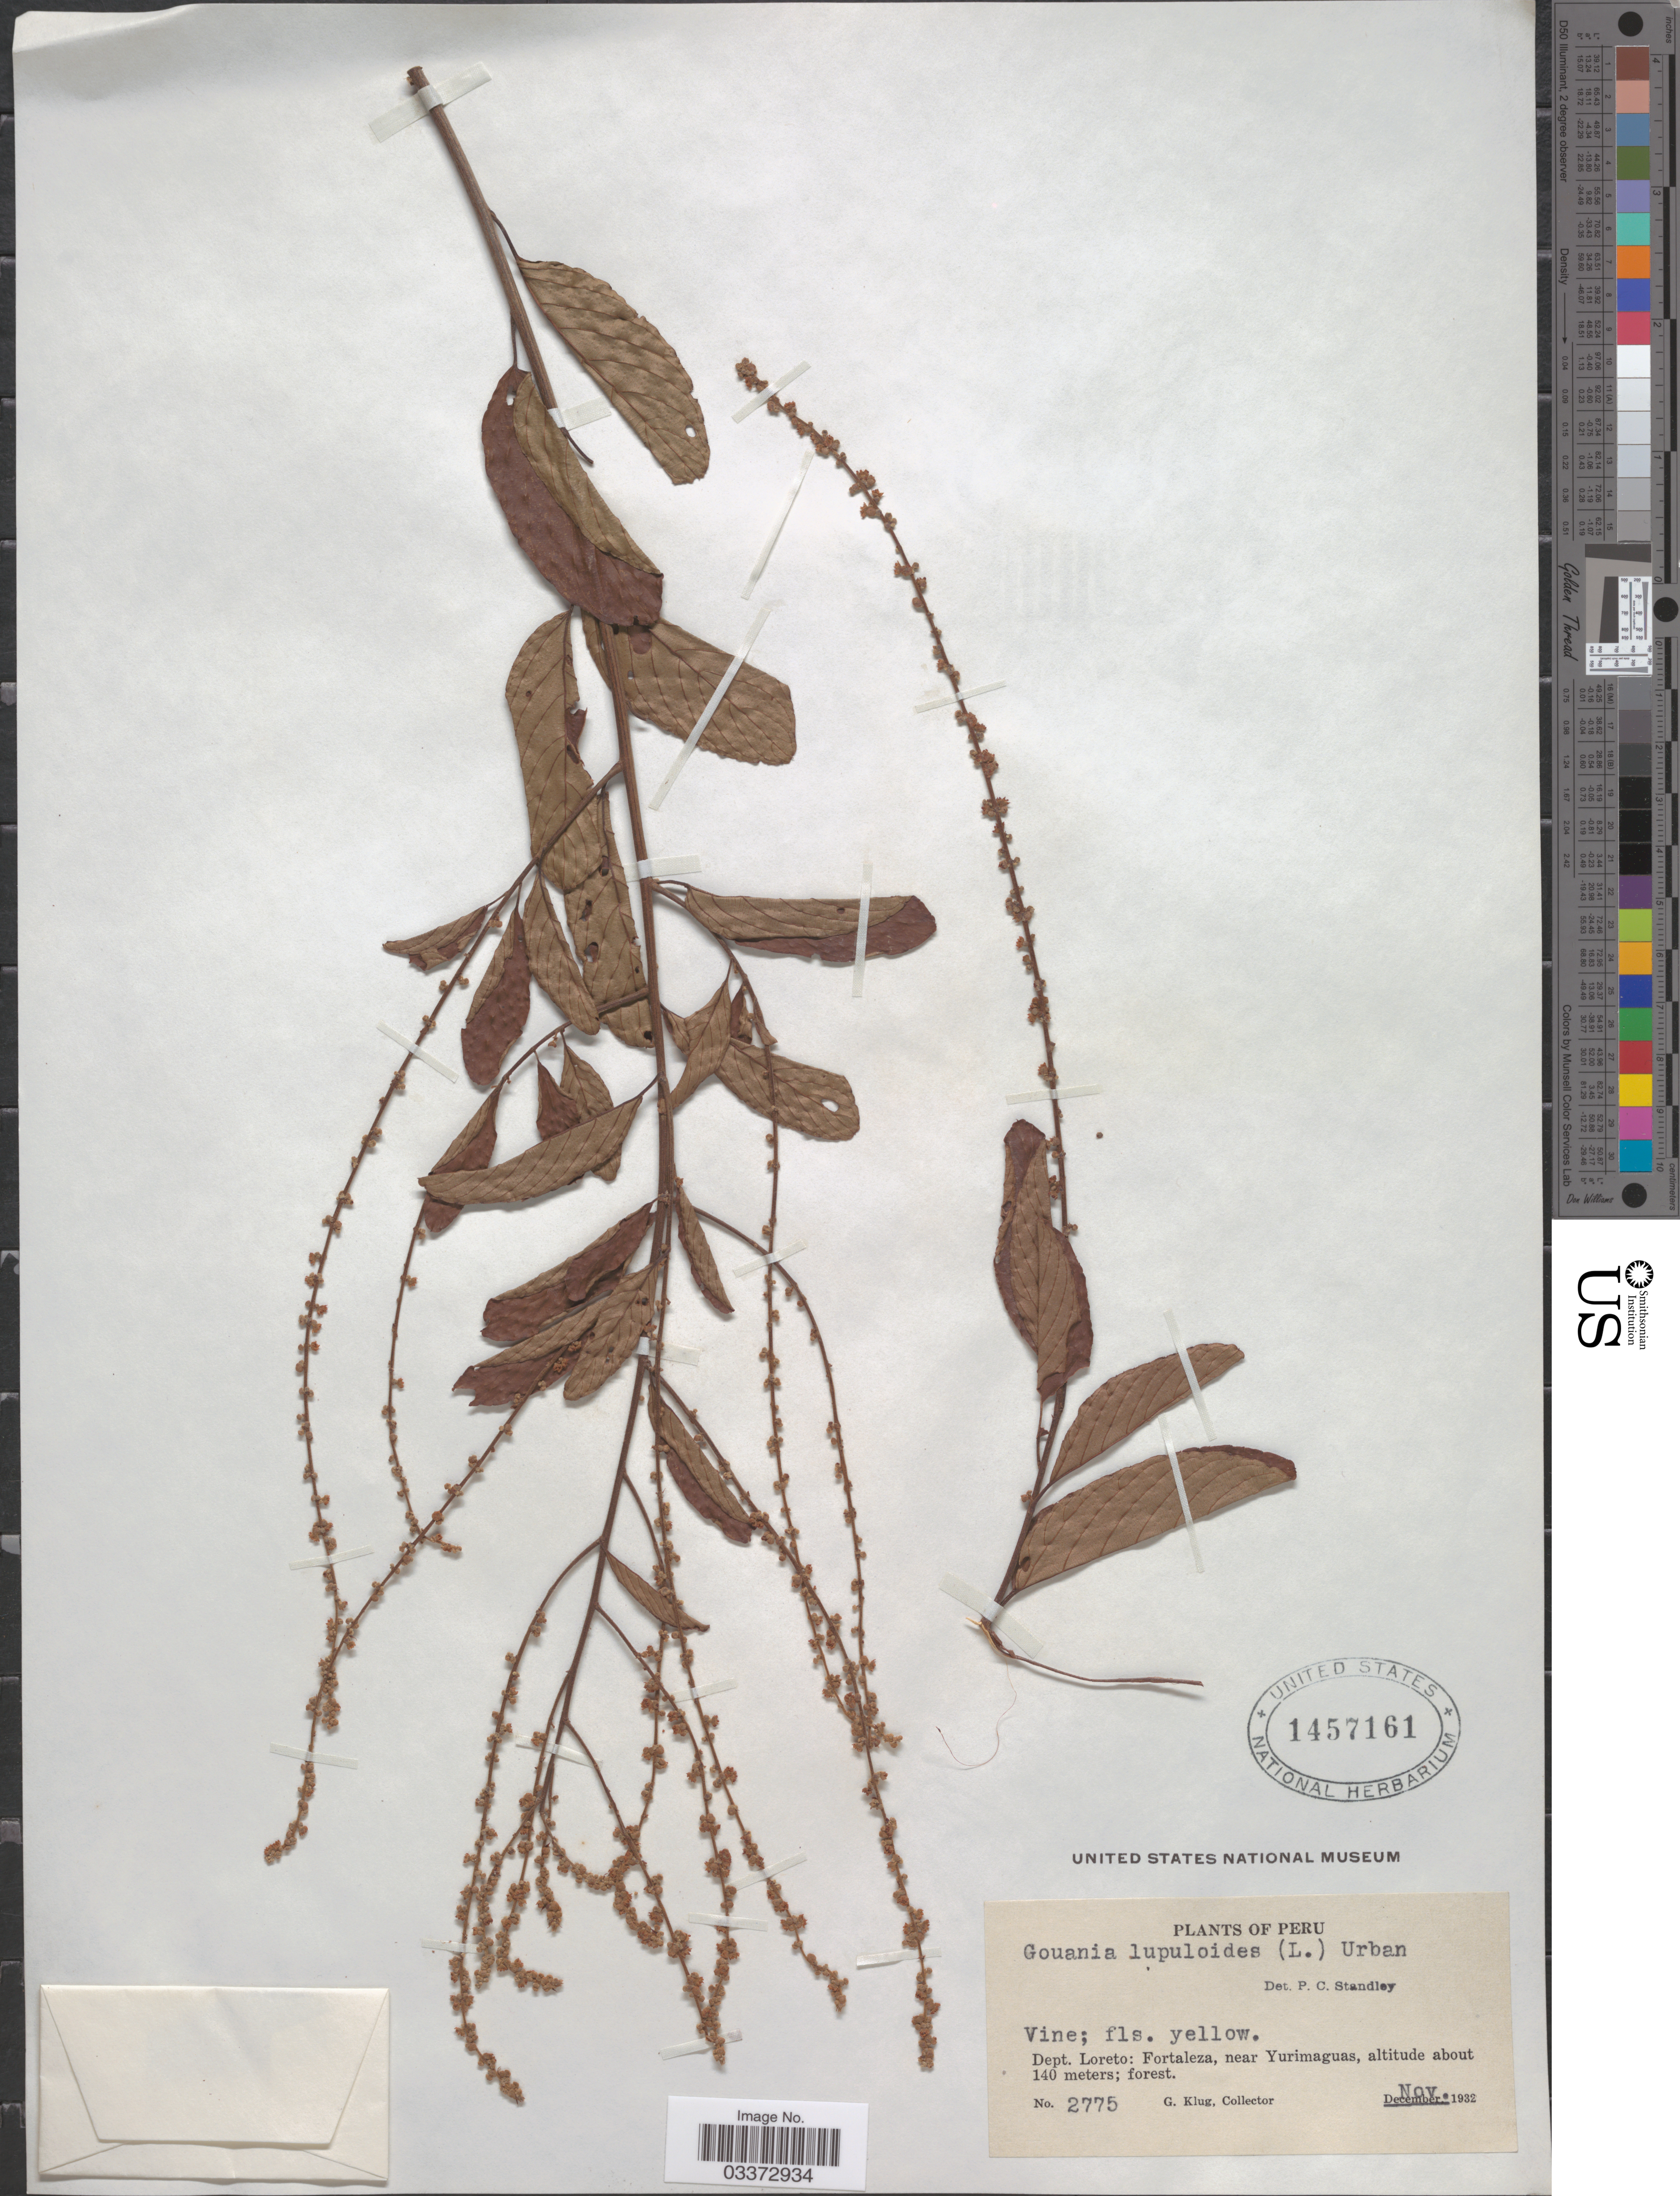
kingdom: Plantae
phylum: Tracheophyta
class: Magnoliopsida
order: Rosales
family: Rhamnaceae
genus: Gouania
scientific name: Gouania riparia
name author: Reissek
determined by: Figueira, Mauricio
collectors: G. Klug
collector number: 2775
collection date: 1932-11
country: Peru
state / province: Loreto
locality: Dept. Loreto: Fortaleza, near Yurimaguas.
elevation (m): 140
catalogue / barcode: US 1457161